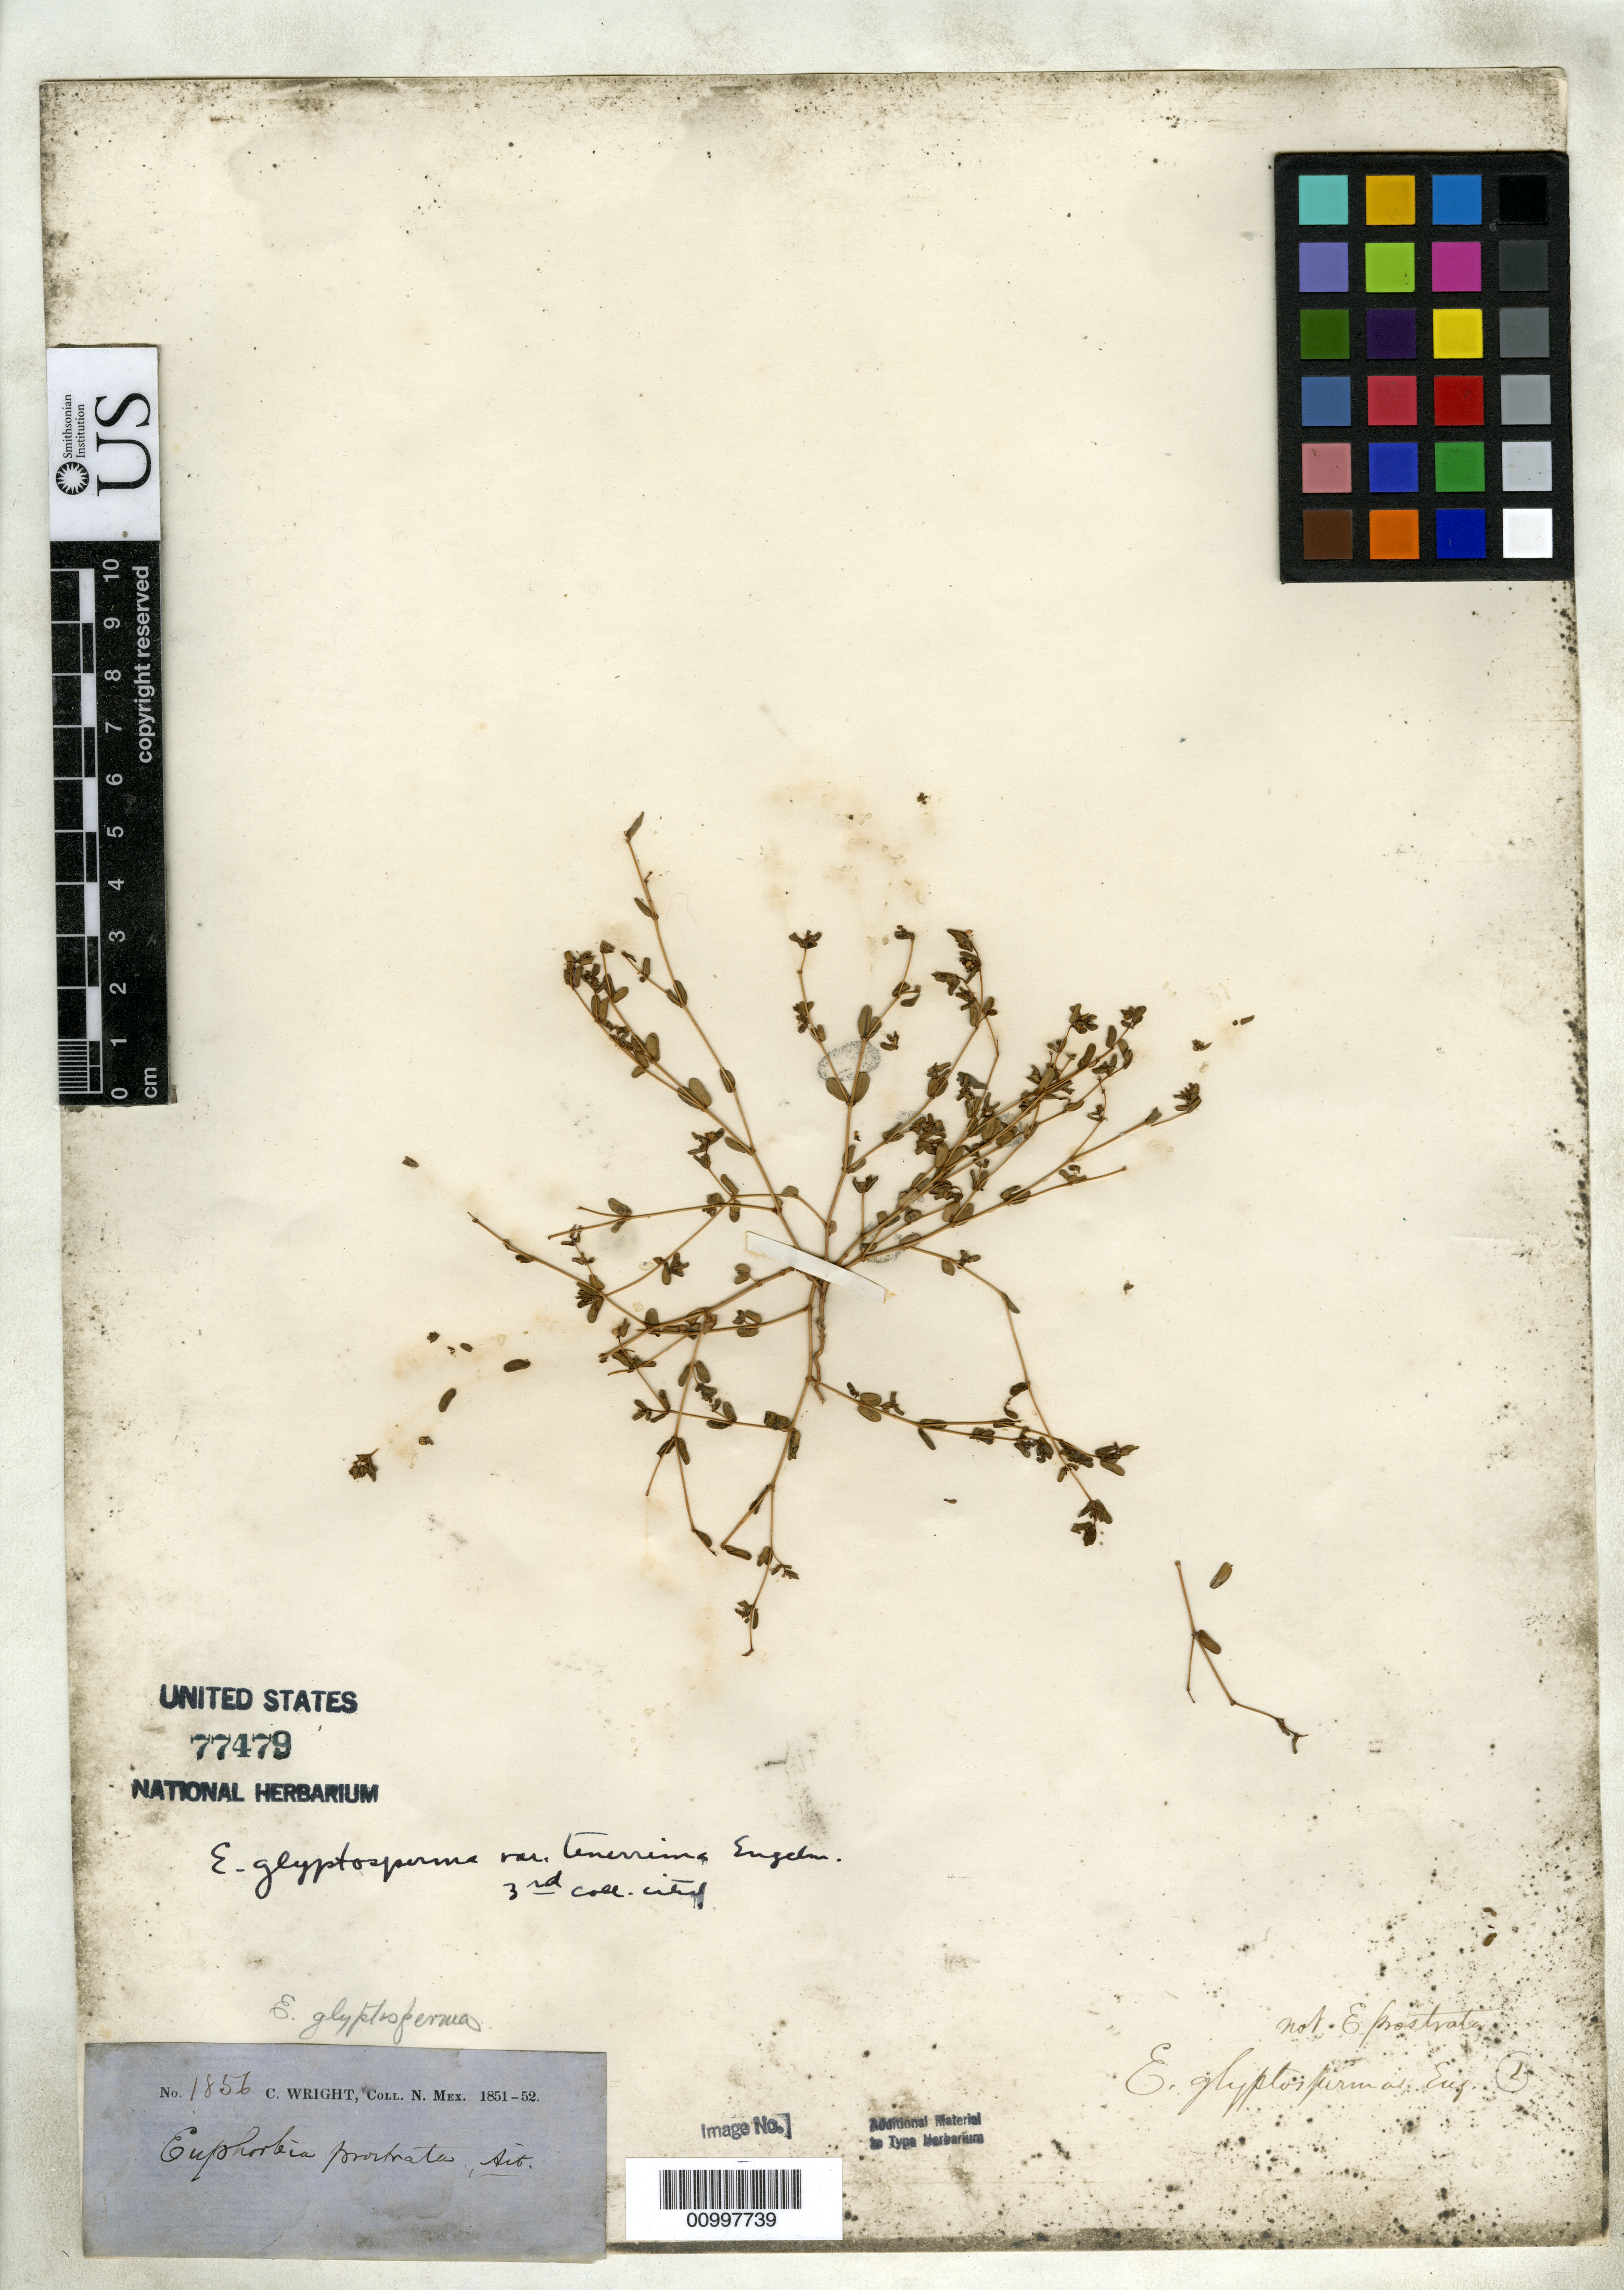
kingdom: Plantae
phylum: Tracheophyta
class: Magnoliopsida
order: Malpighiales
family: Euphorbiaceae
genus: Euphorbia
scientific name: Euphorbia glyptosperma var. tenerrima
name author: Engelm. in Emory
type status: Isosyntype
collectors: C. Wright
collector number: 1856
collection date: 1851/1852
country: United States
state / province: New Mexico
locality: "N. Mex." [=northern Mexico or New Mexico? either way possibly referring to present-day Arizona or Texas]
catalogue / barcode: US 77479